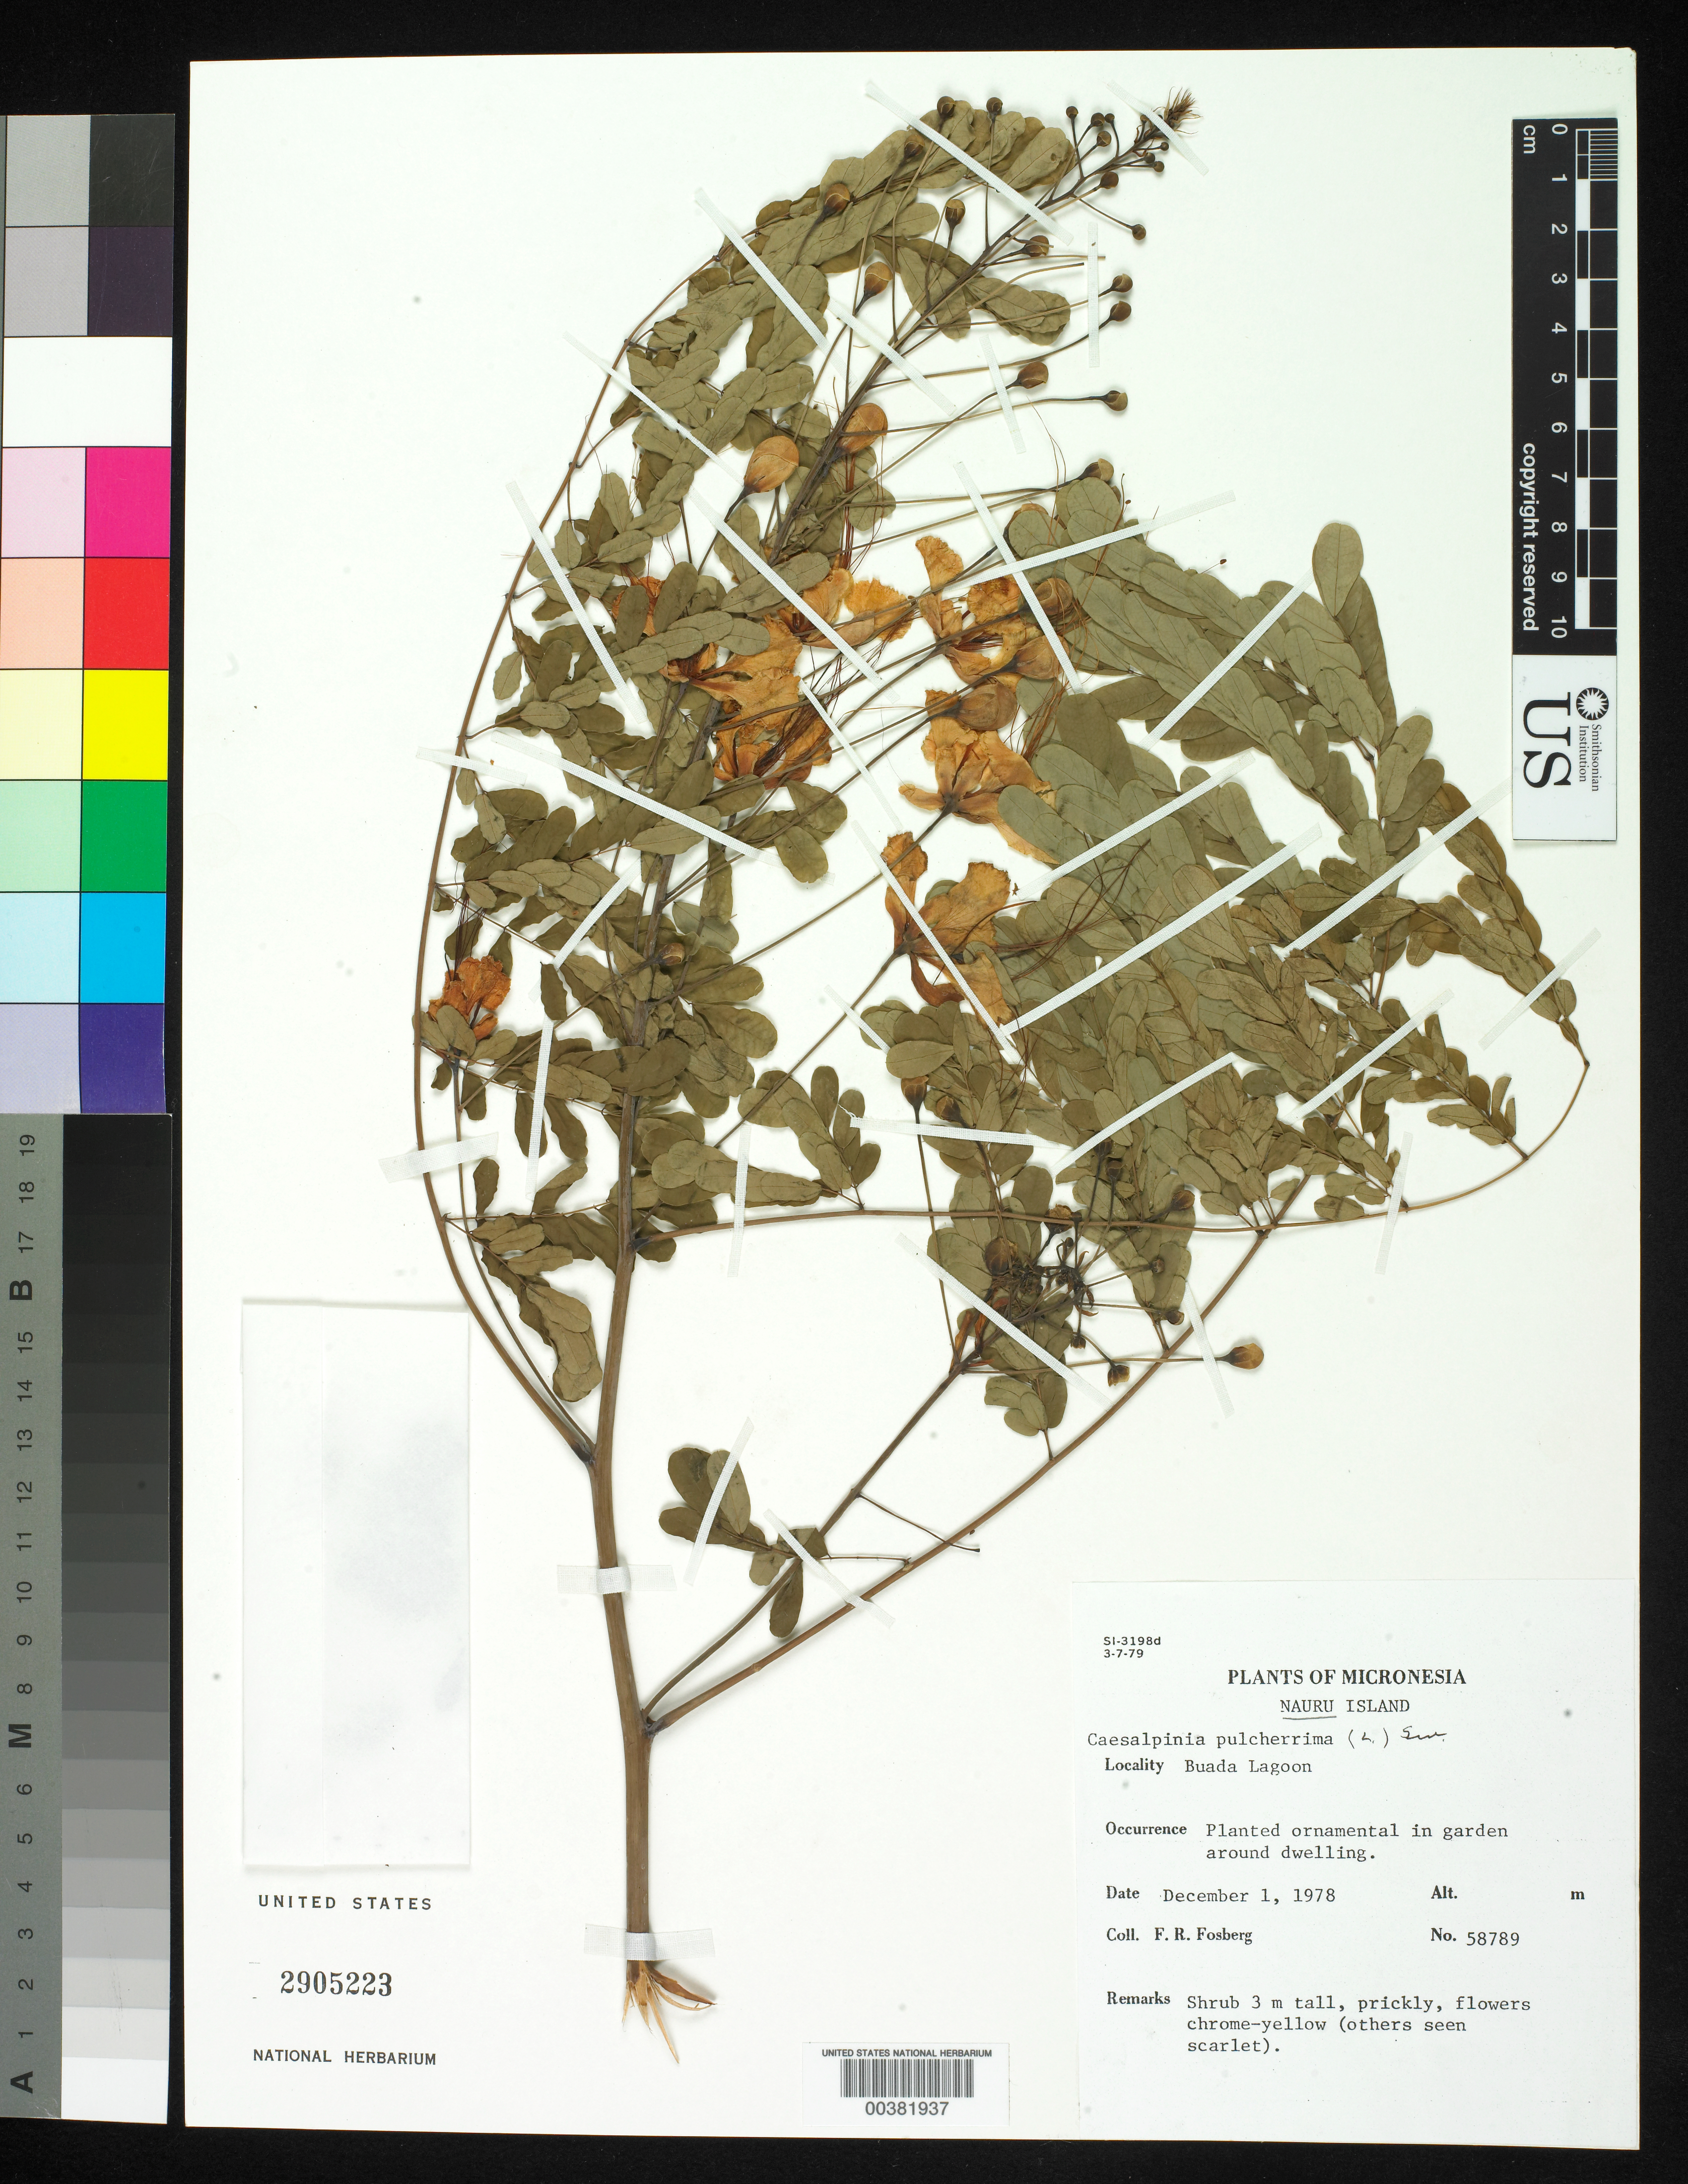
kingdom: Plantae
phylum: Tracheophyta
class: Magnoliopsida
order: Fabales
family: Fabaceae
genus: Caesalpinia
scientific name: Caesalpinia pulcherrima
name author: (L.) Sw.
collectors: F. R. Fosberg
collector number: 58789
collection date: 1978-12-01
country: Nauru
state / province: Buada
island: Nauru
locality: Bauda Lagoon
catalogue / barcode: US 2905223